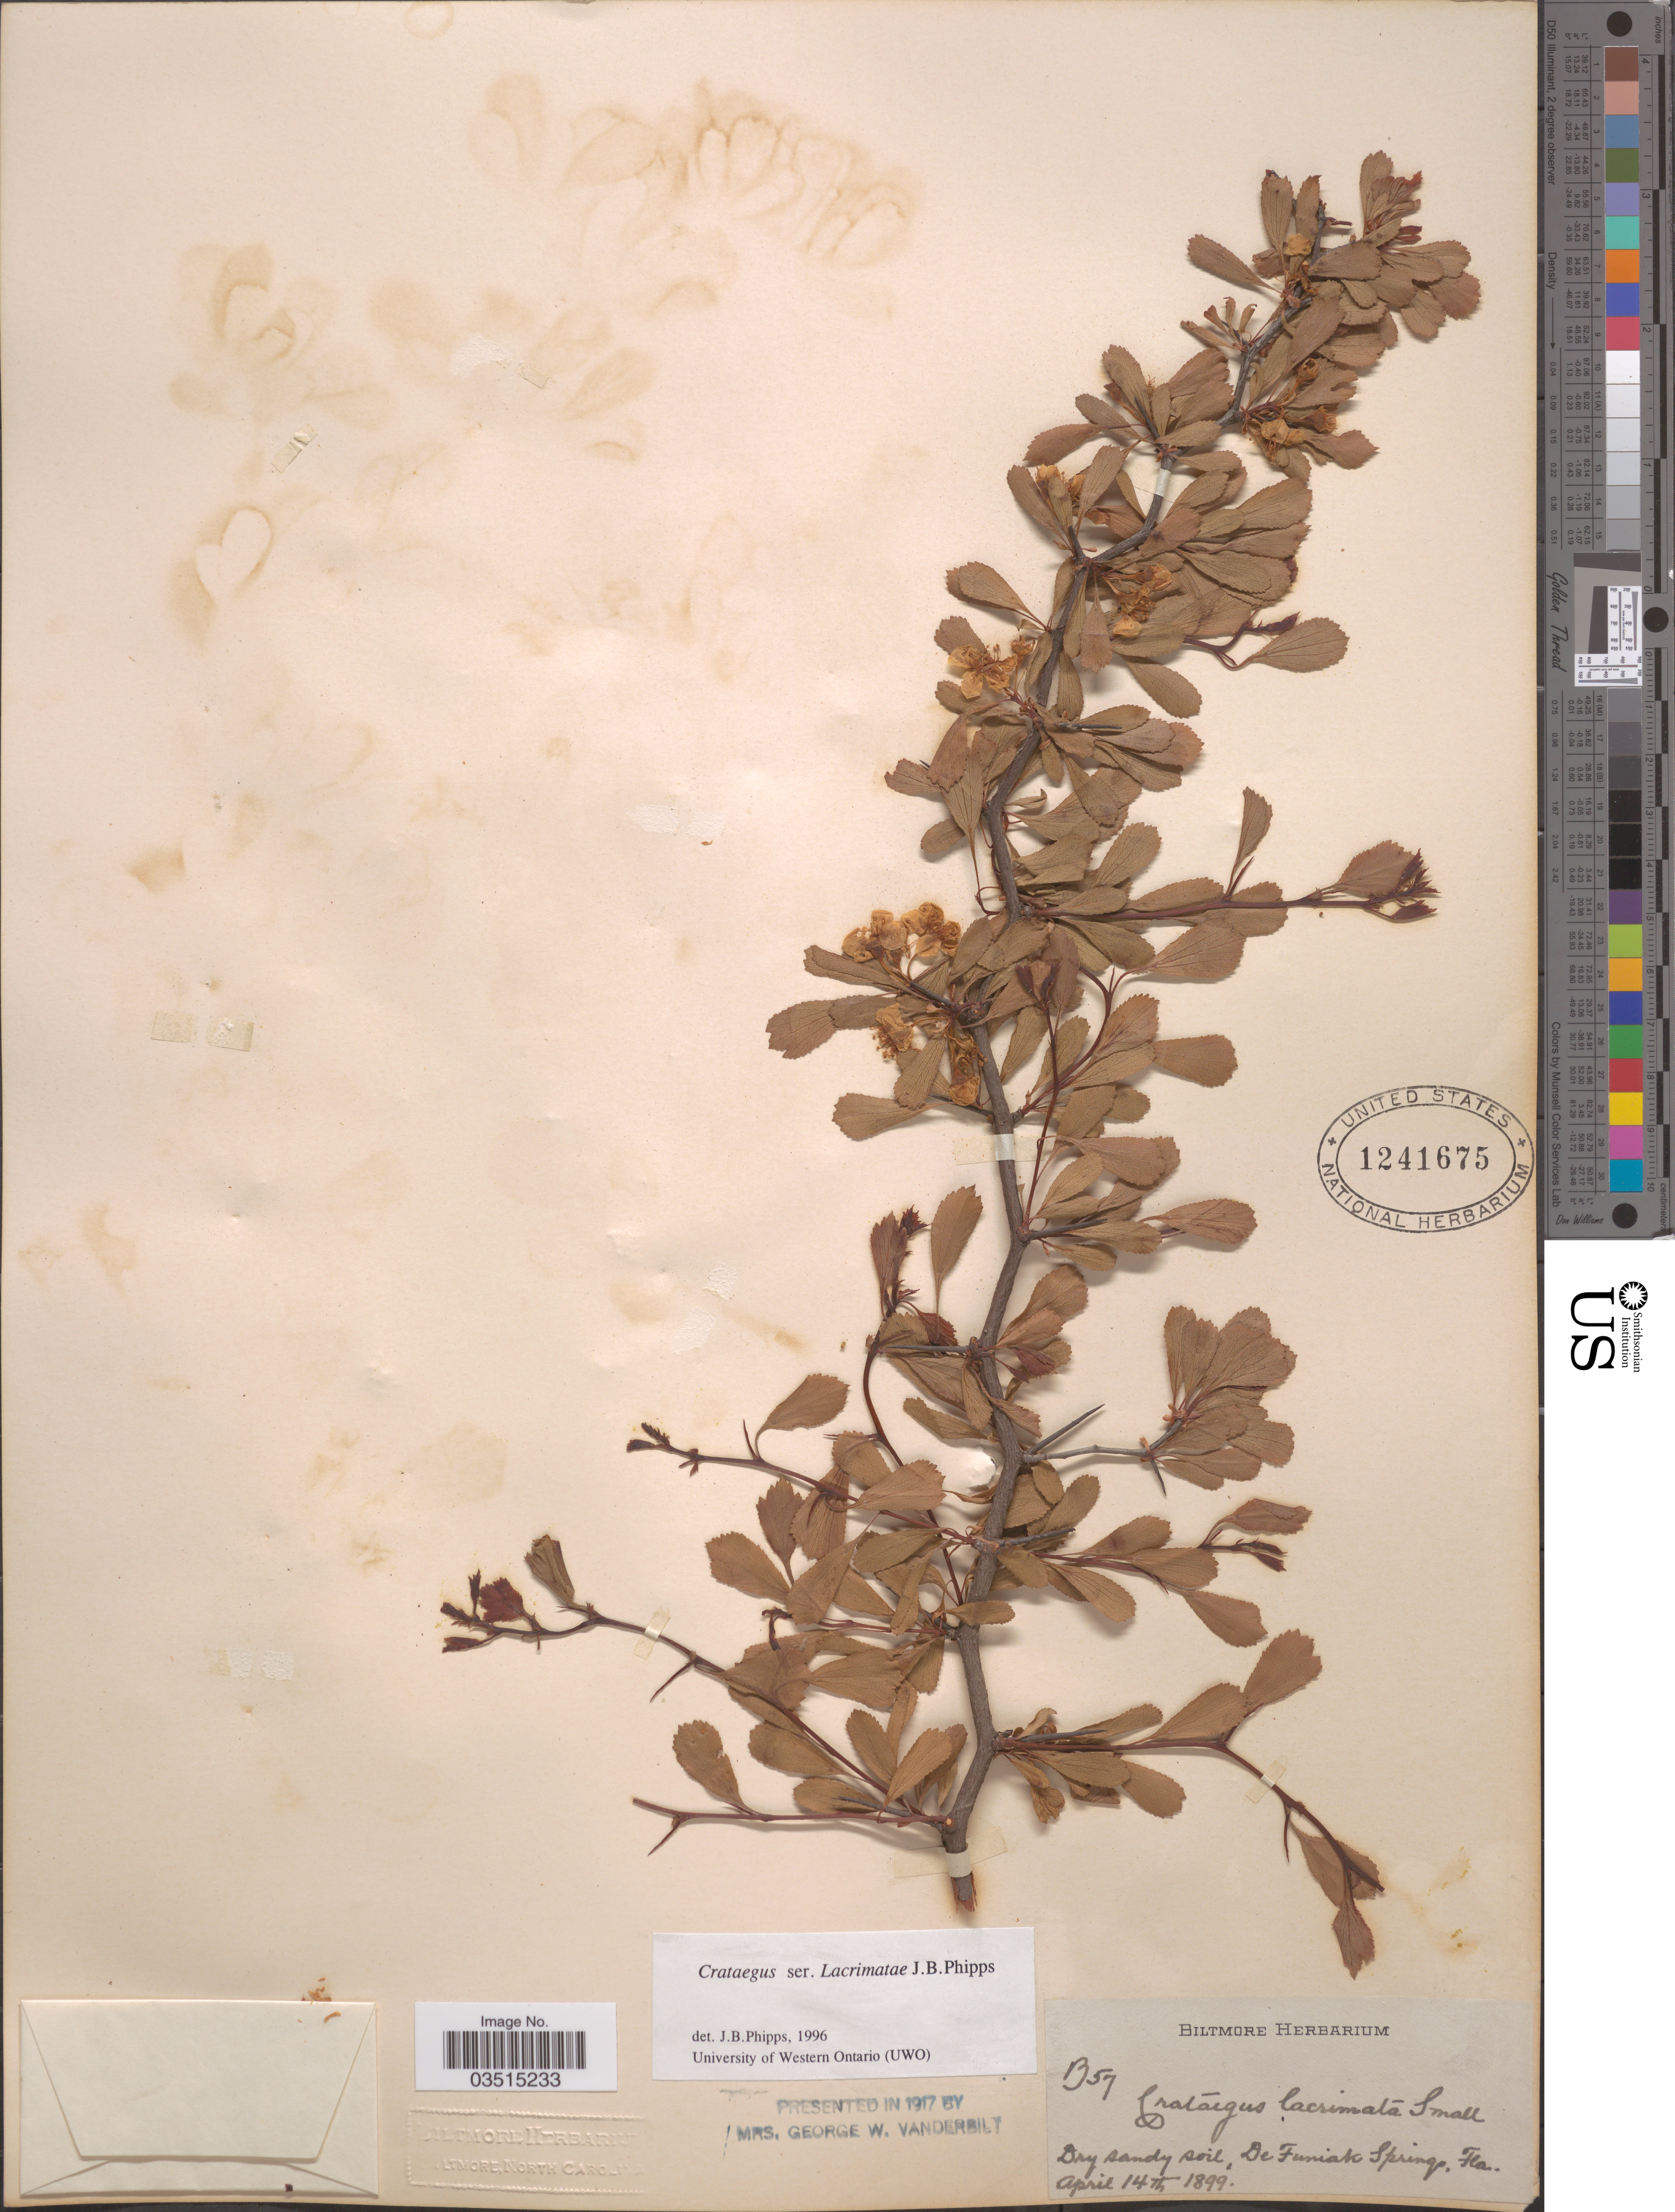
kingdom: Plantae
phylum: Tracheophyta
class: Magnoliopsida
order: Rosales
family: Rosaceae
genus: Crataegus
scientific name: Crataegus lacrimata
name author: Small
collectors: ex herb. Biltmore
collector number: B57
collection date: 1899-04-14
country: United States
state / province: Florida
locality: De Funiak Spring.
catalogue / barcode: US 1241675